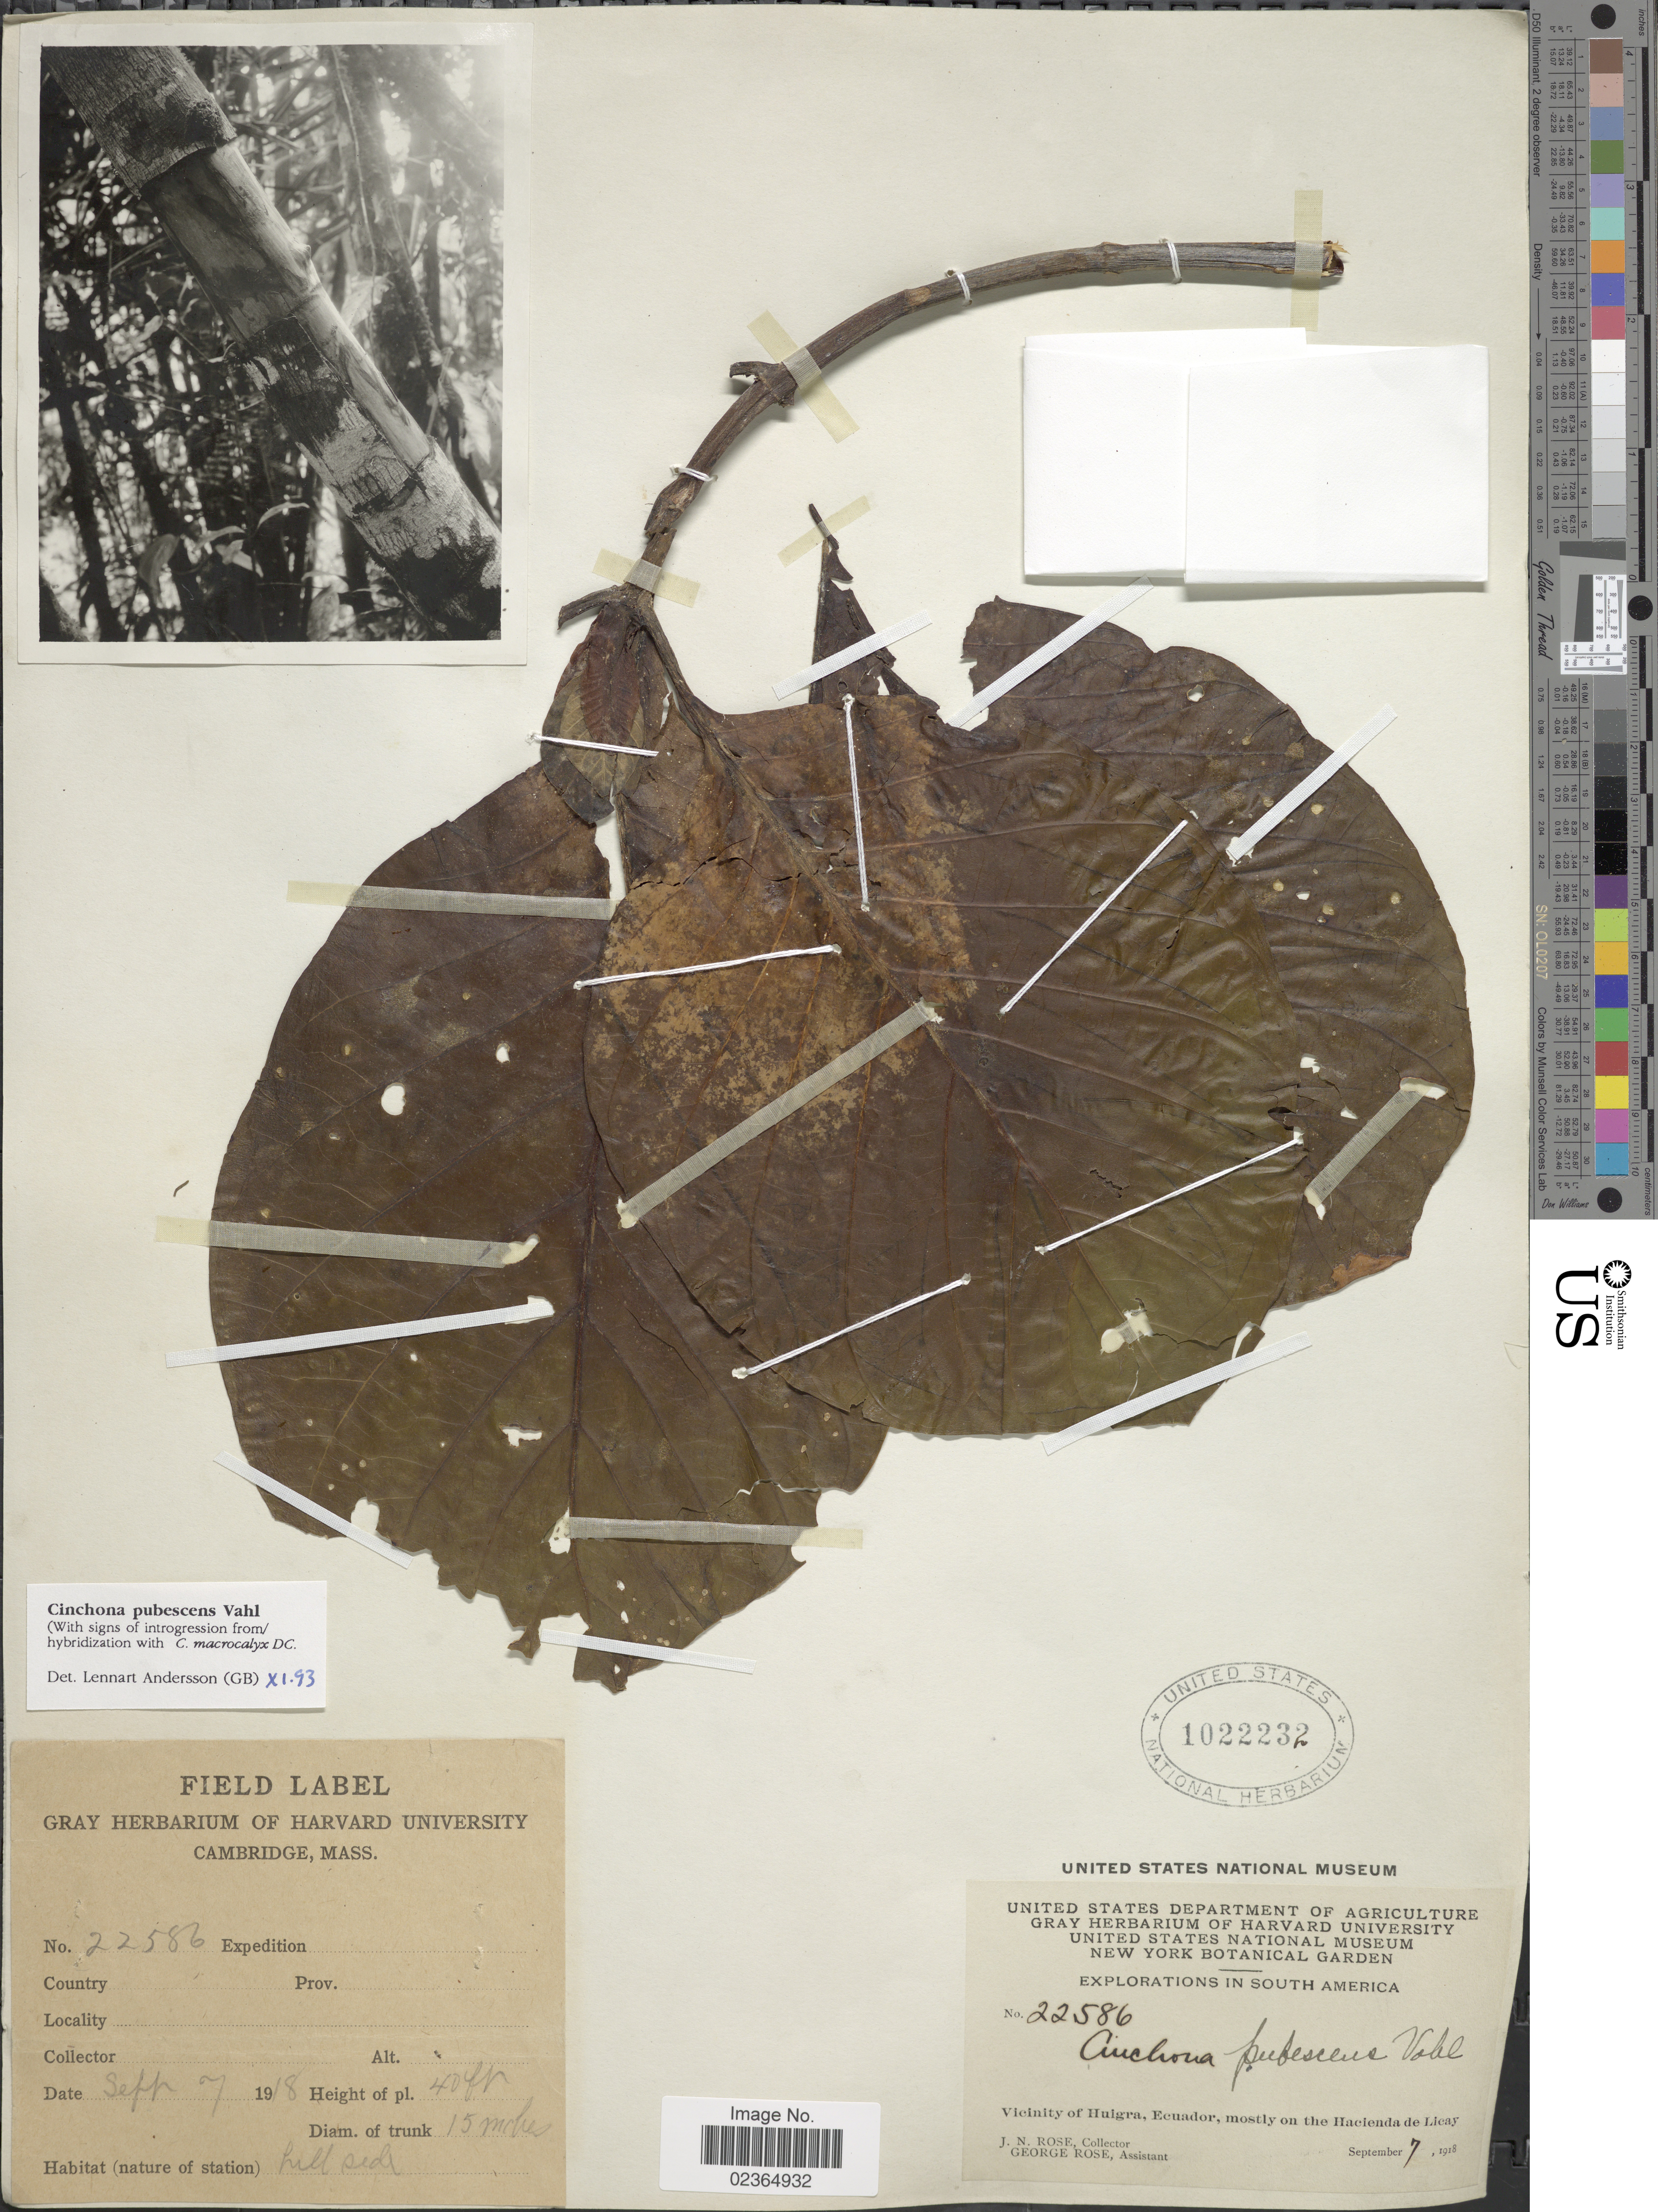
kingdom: Plantae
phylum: Tracheophyta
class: Magnoliopsida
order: Gentianales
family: Rubiaceae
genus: Cinchona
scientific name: Cinchona pubescens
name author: Vahl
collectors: J. N. Rose & G. Rose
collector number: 22586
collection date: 1918-09-07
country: Ecuador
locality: Vicinity of Huigra, mostly on the Hacienda de Licay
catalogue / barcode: US 1022232